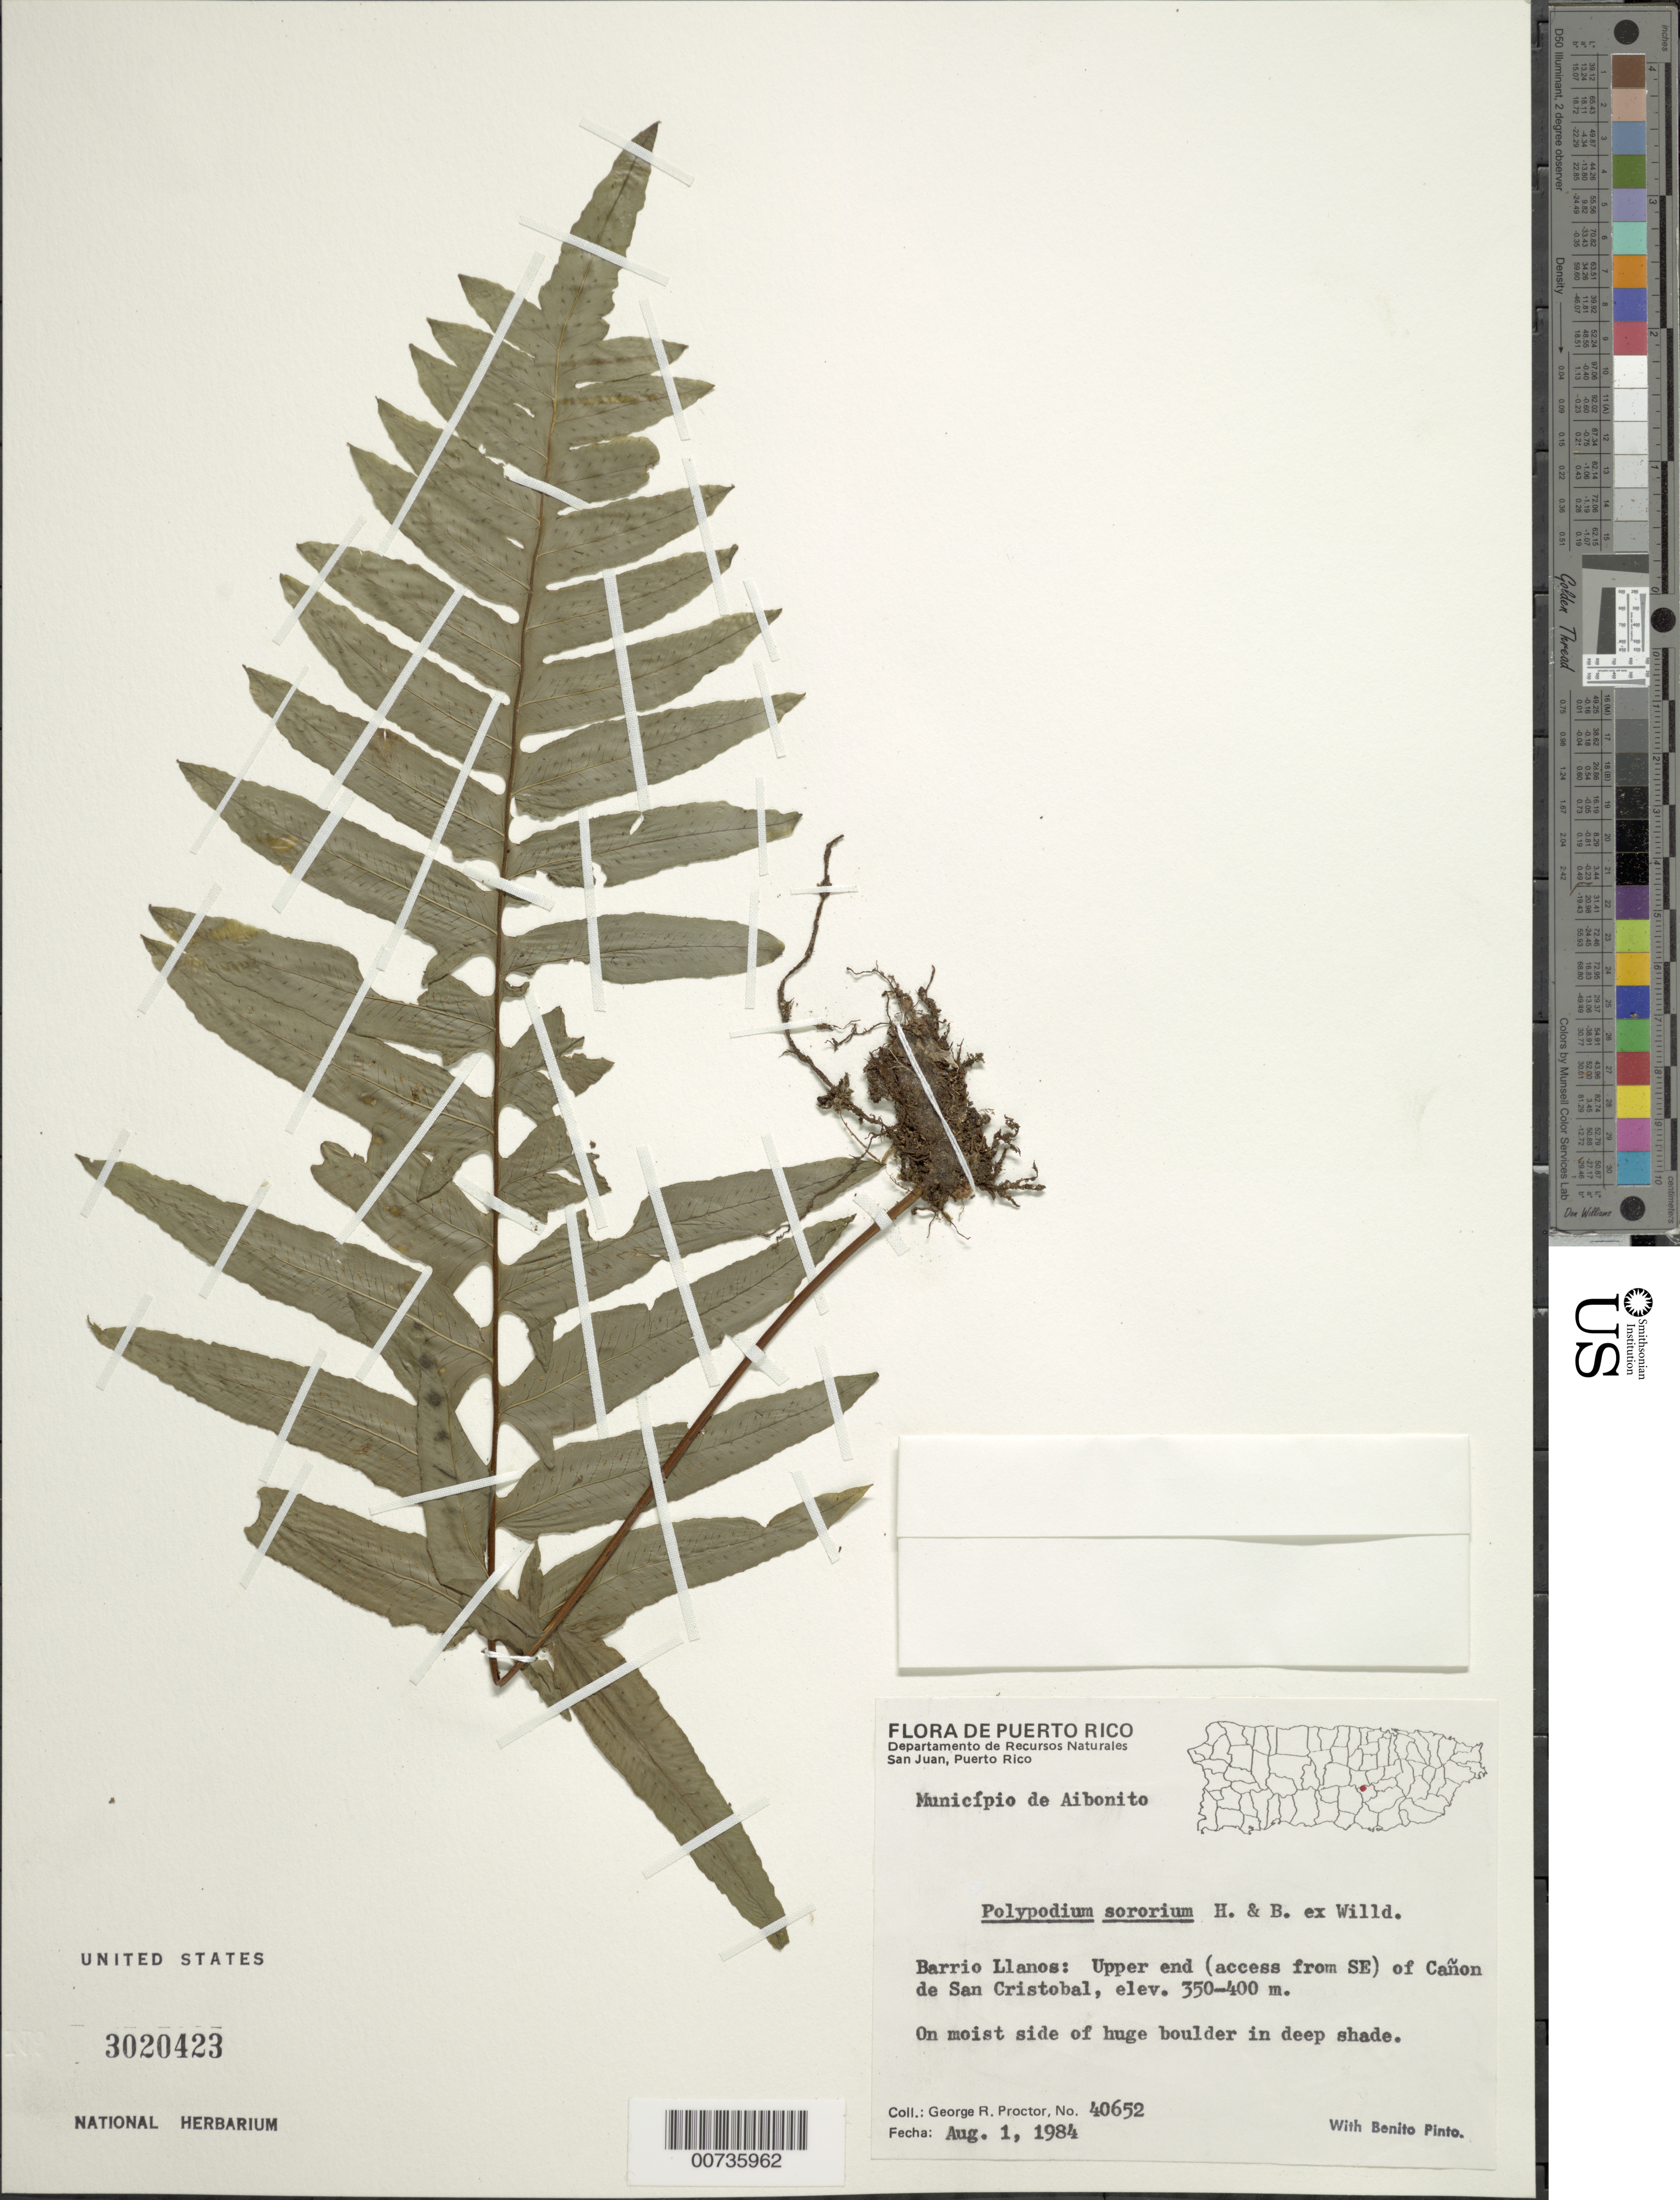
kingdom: Plantae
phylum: Tracheophyta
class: Polypodiopsida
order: Polypodiales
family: Polypodiaceae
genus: Polypodium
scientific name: Polypodium dulce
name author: Poir.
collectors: G. R. Proctor & B. Pinto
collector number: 40652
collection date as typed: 01 Aug 1984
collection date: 1984-08-01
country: Puerto Rico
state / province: Abonito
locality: Mun. Aibonito, Barrio Llanos: Upper end (access from SE) of Cañon de San Cristobal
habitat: On moist side of huge boulder in deep shade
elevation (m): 350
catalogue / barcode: US 3020423